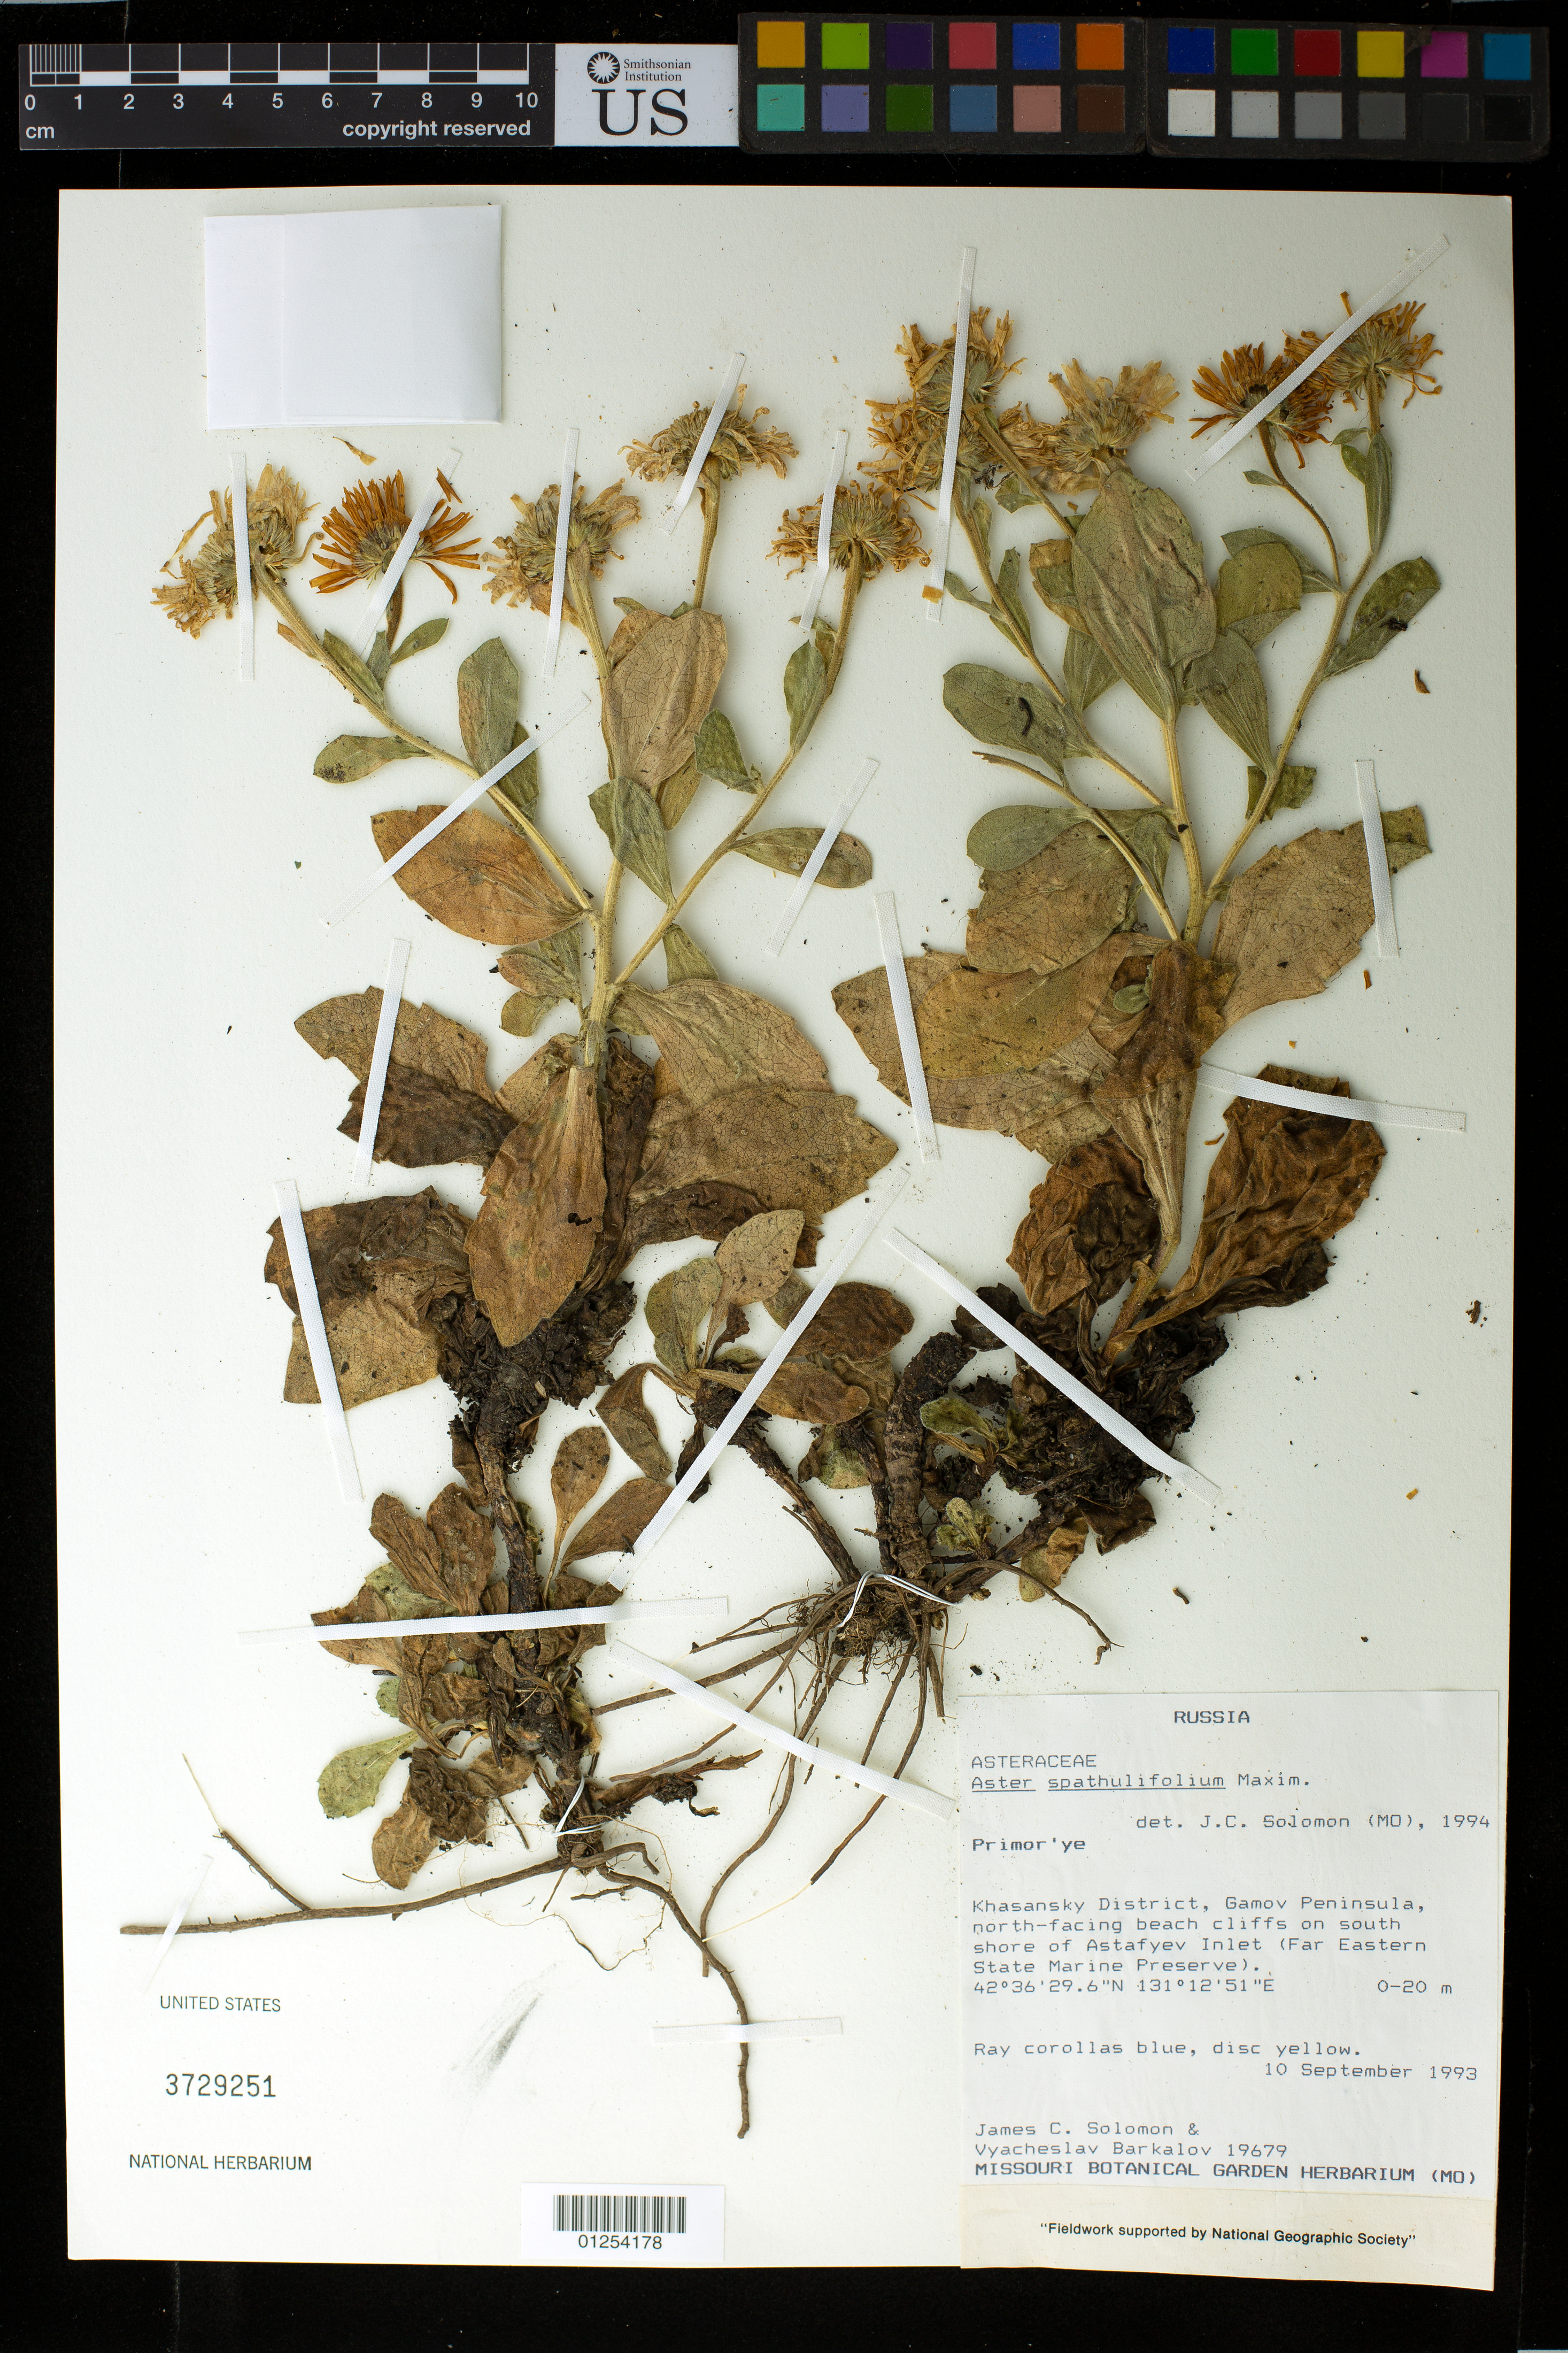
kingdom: Plantae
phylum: Tracheophyta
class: Magnoliopsida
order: Asterales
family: Asteraceae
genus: Aster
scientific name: Aster spathulifolius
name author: Maxim.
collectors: J. C. Solomon & V. Barkalov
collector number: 19679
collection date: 1993-09-10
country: Russian Federation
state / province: Primorsky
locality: Khasansky District, Gamov Peninsula, north-facing beach cliffs on south shore of Astafyev Inlet (Far Eastern State Marine Preserve).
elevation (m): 0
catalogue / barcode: US 3729251